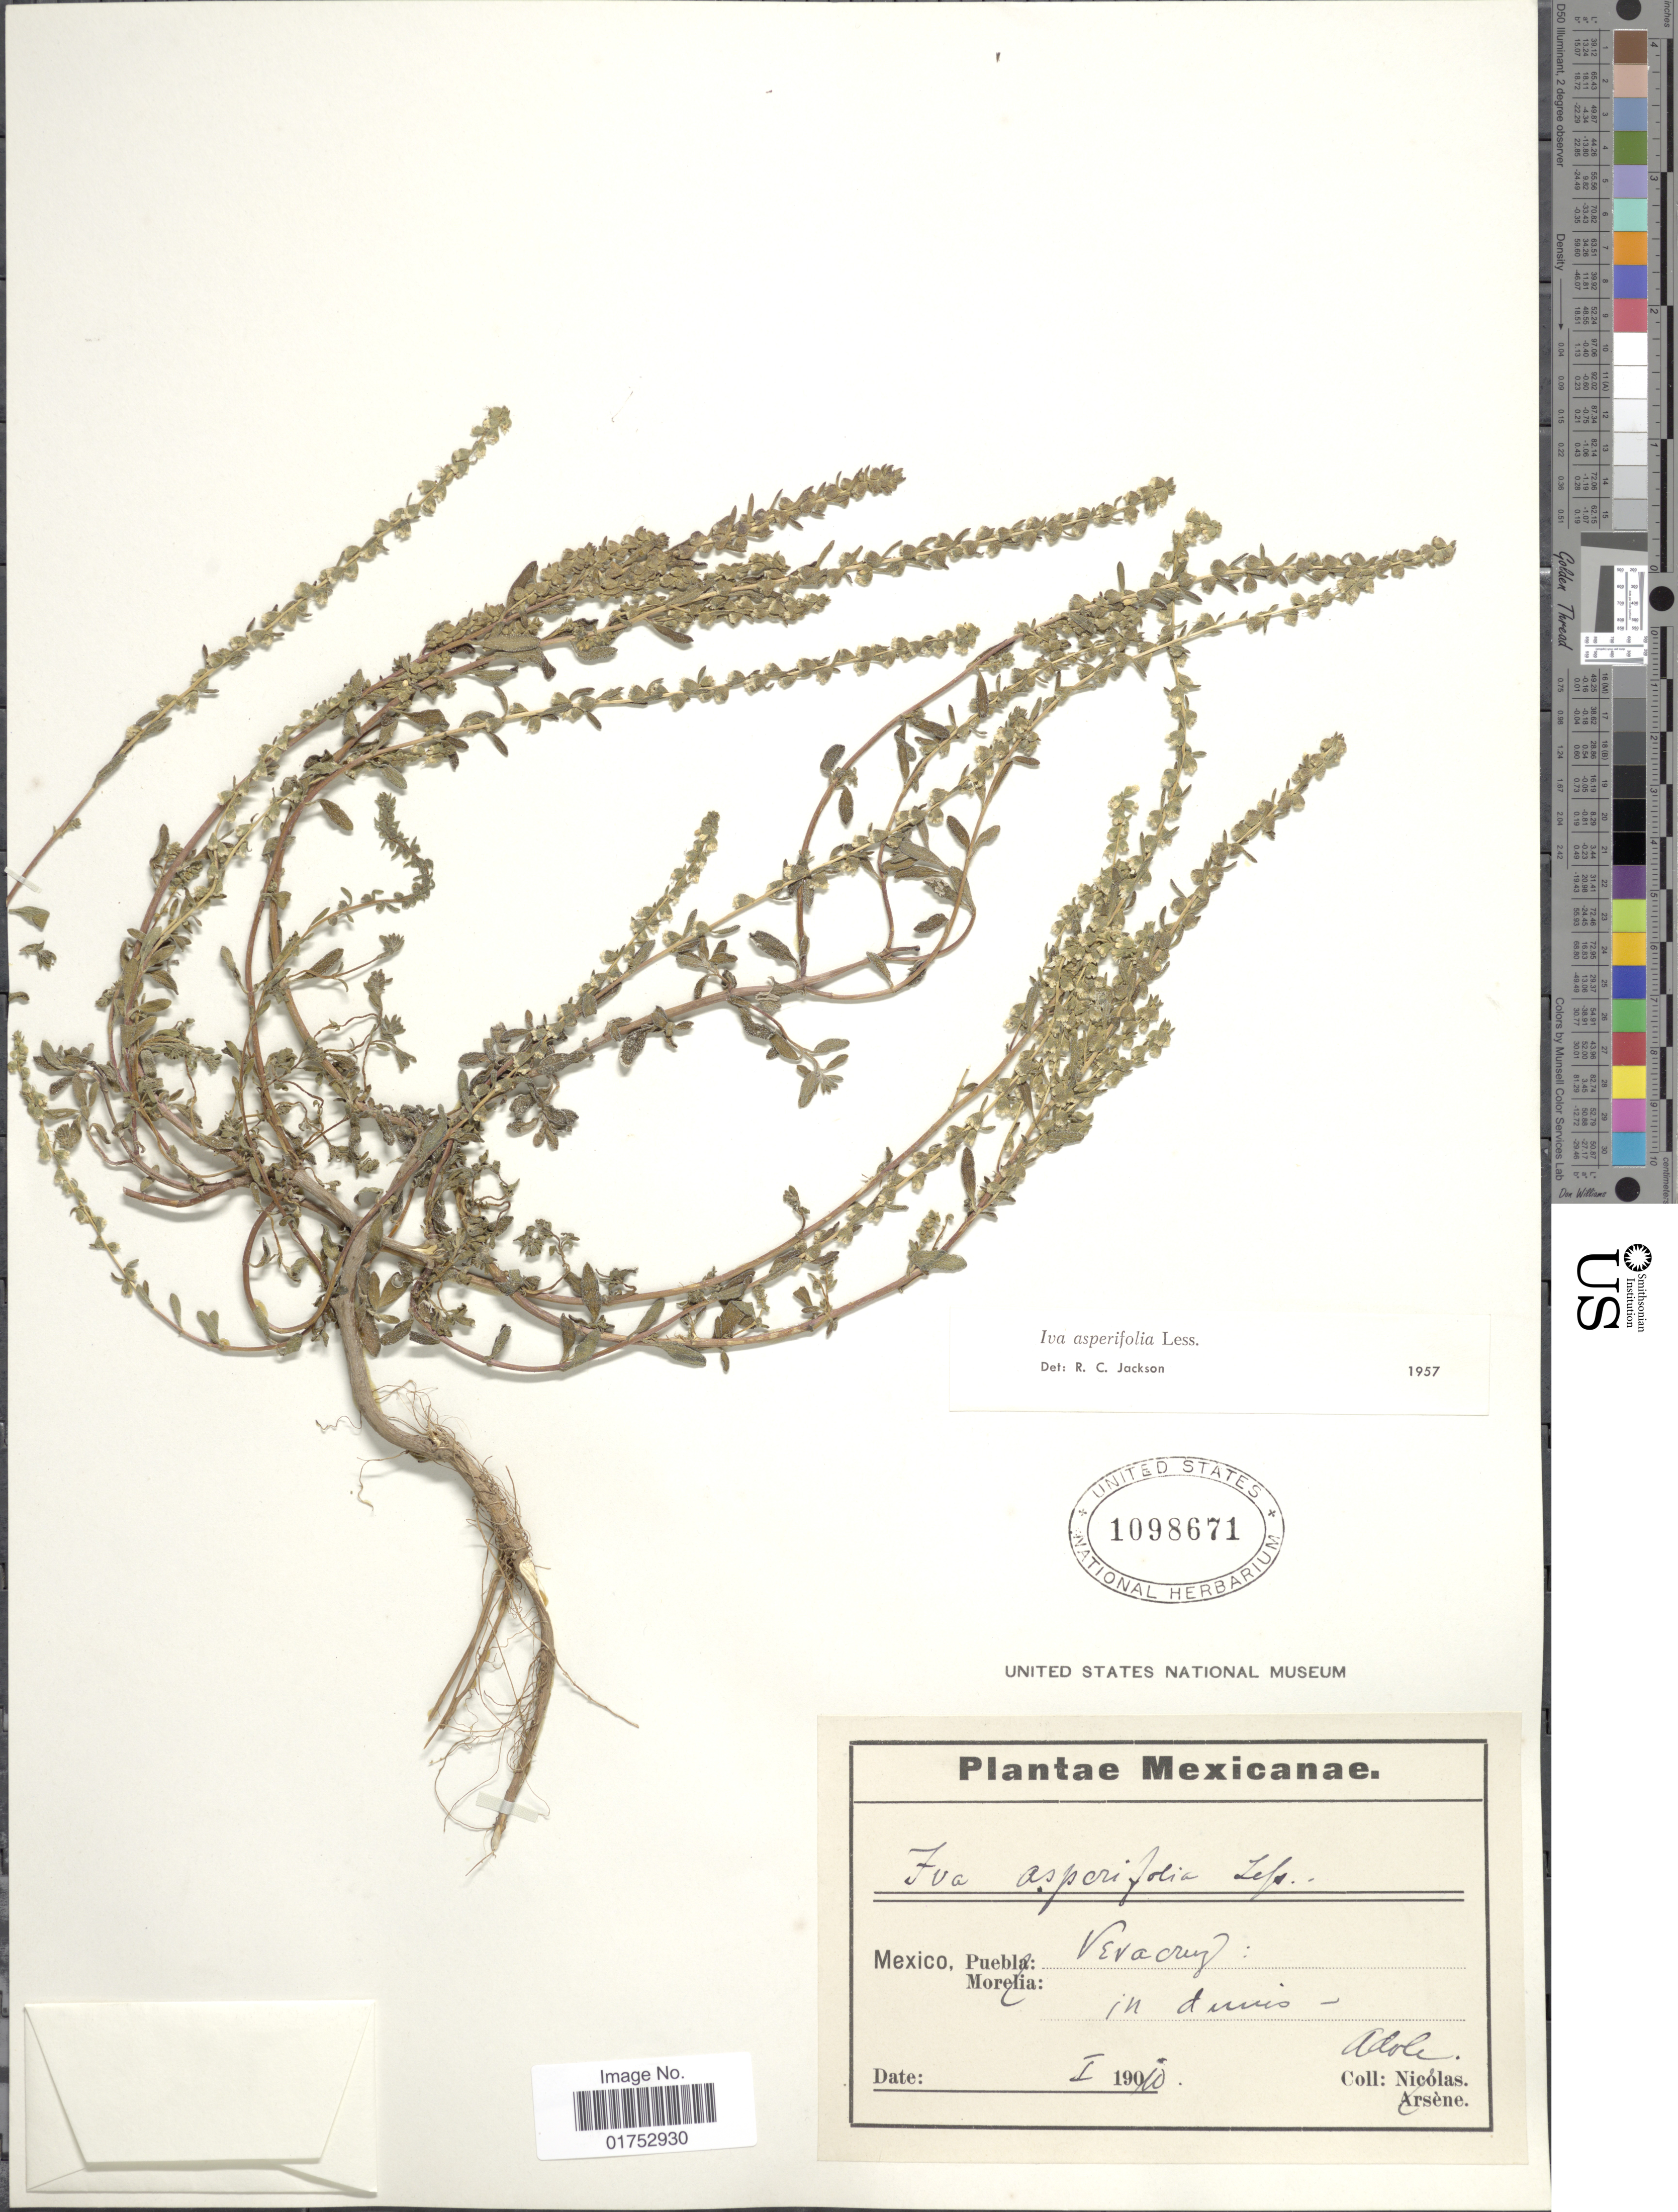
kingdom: Plantae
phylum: Tracheophyta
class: Magnoliopsida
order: Asterales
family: Asteraceae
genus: Iva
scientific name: Iva aperifolia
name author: Less.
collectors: Bro. Adole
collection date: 1910-01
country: Mexico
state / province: Veracruz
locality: Veracruz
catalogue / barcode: US 1098671